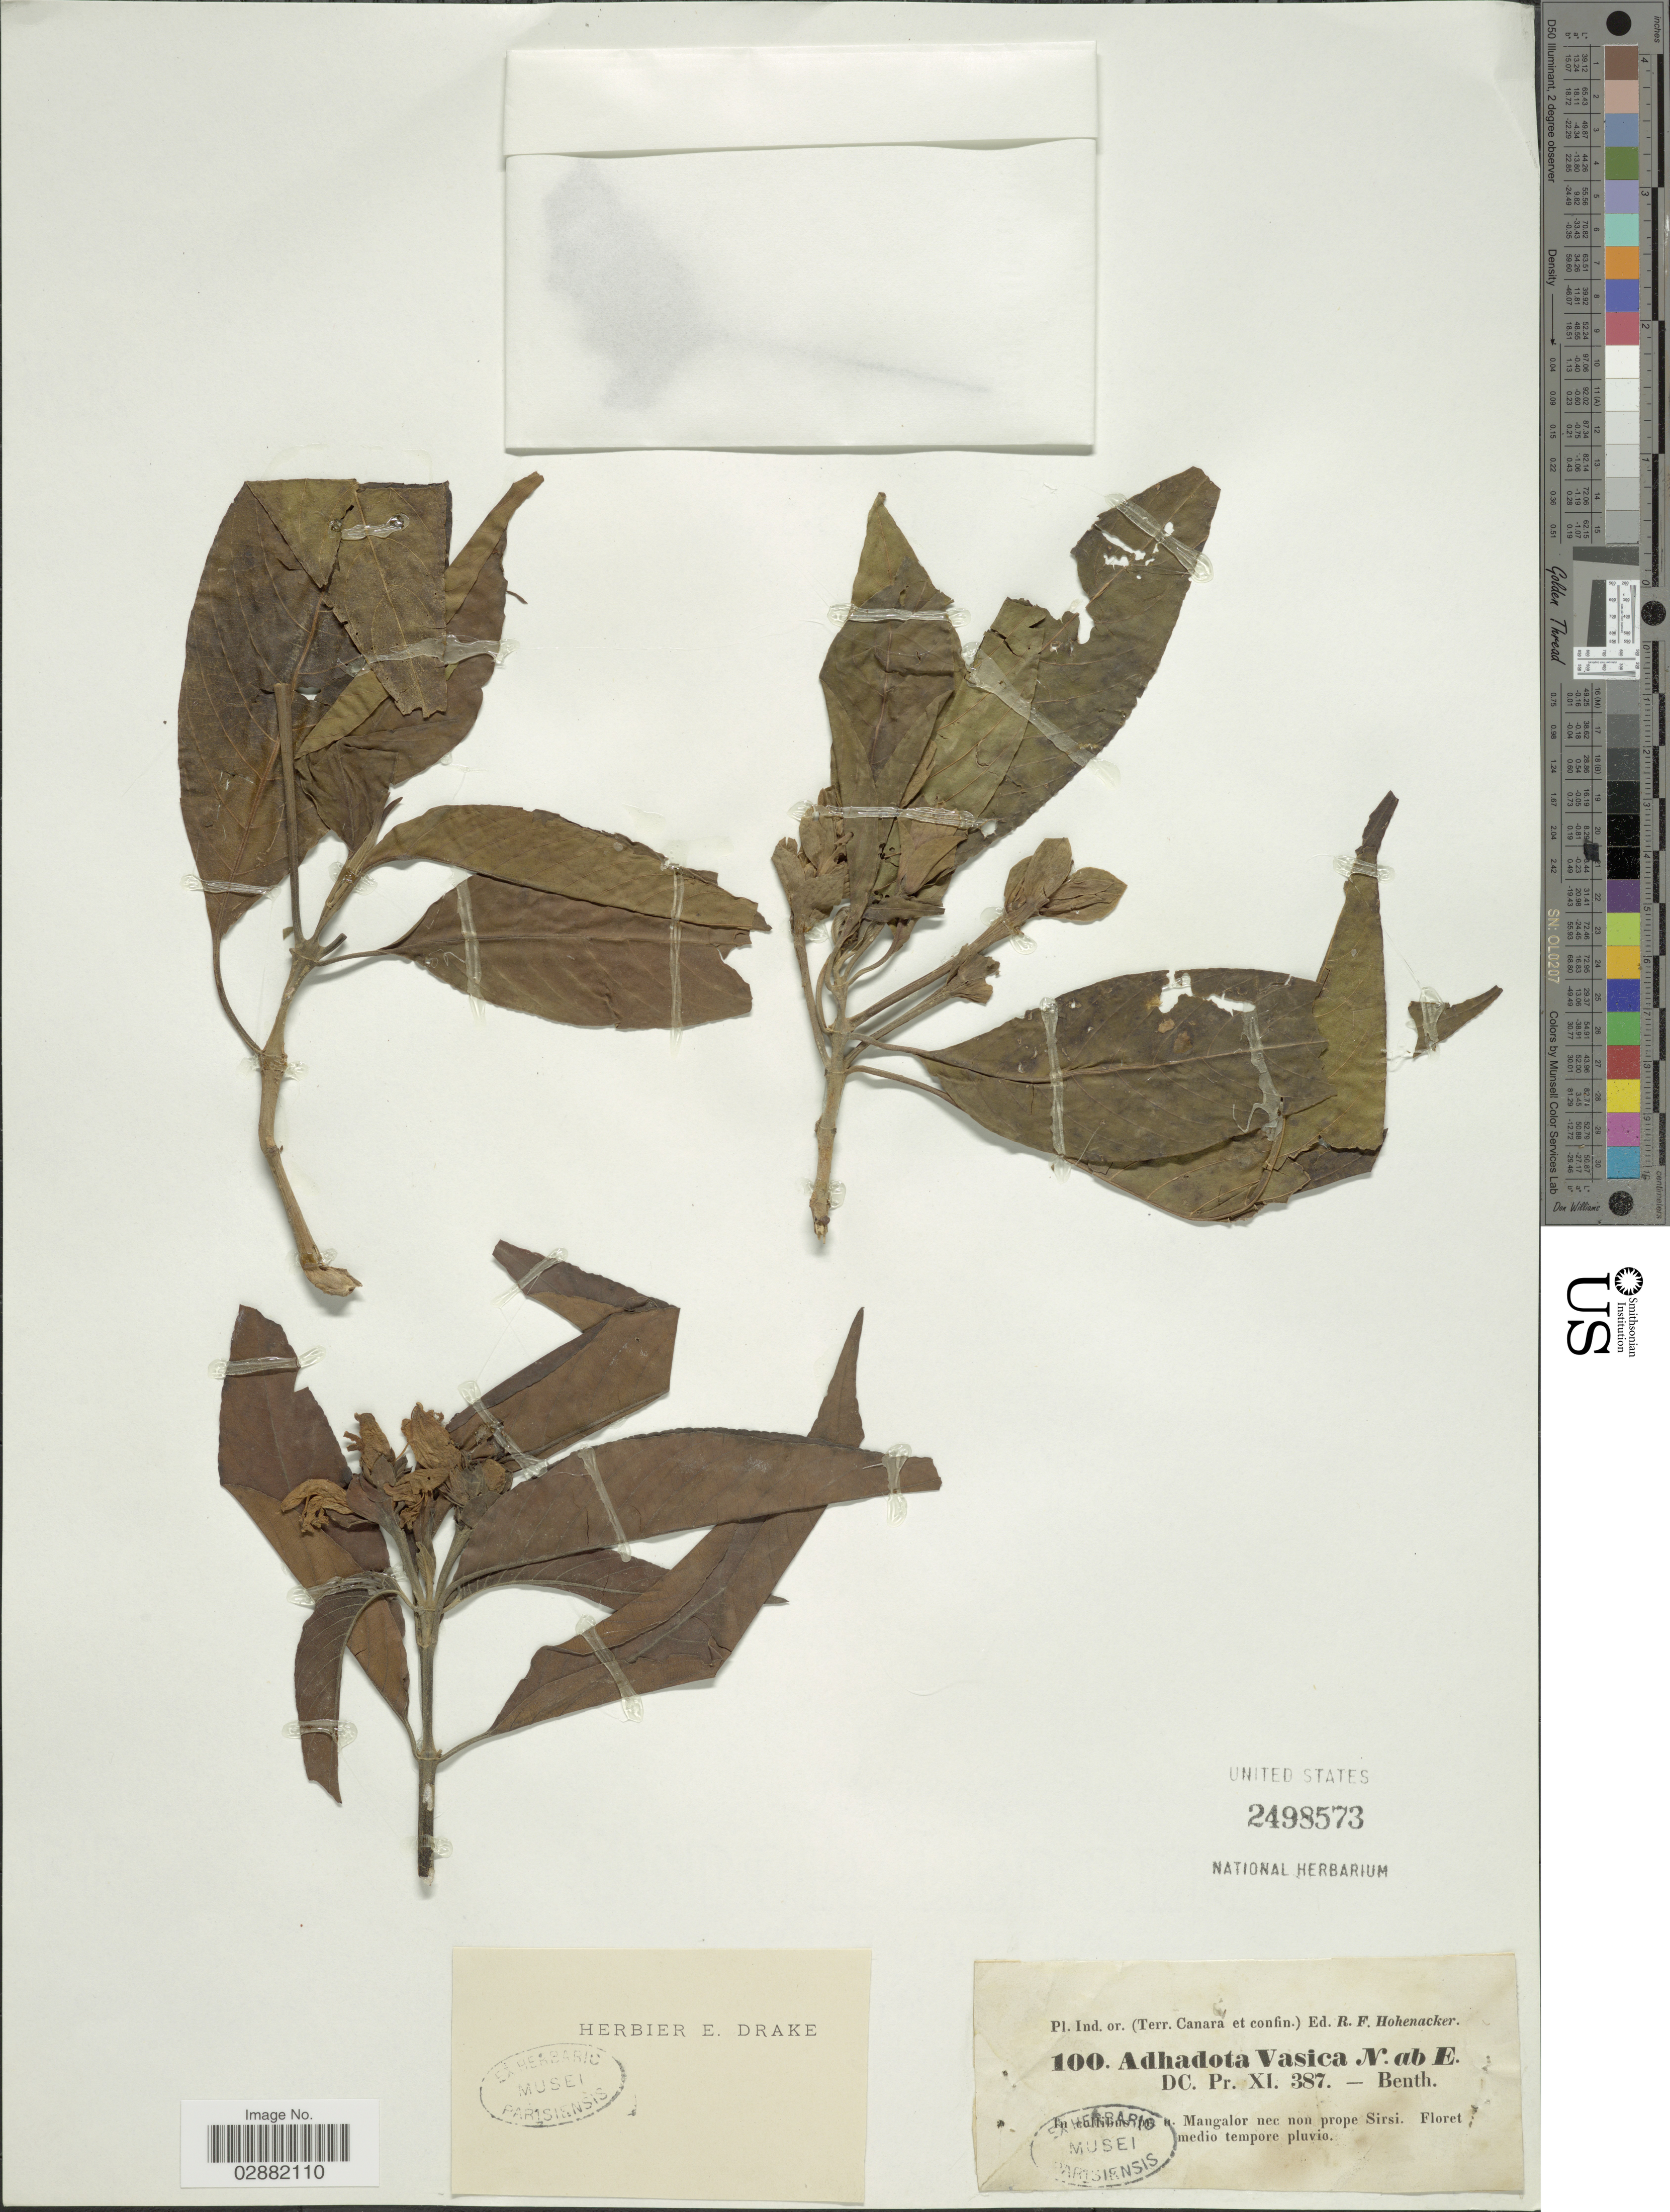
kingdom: Plantae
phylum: Tracheophyta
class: Magnoliopsida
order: Lamiales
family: Acanthaceae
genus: Justicia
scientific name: Justicia adhatoda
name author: L.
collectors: R. F. Hohenacker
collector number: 100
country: India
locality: Pl. Ind. or. (Terr. Canara et confin.), In collibus pr. u. Mangalor nec non prope Sirsi.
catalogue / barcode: US 2498573